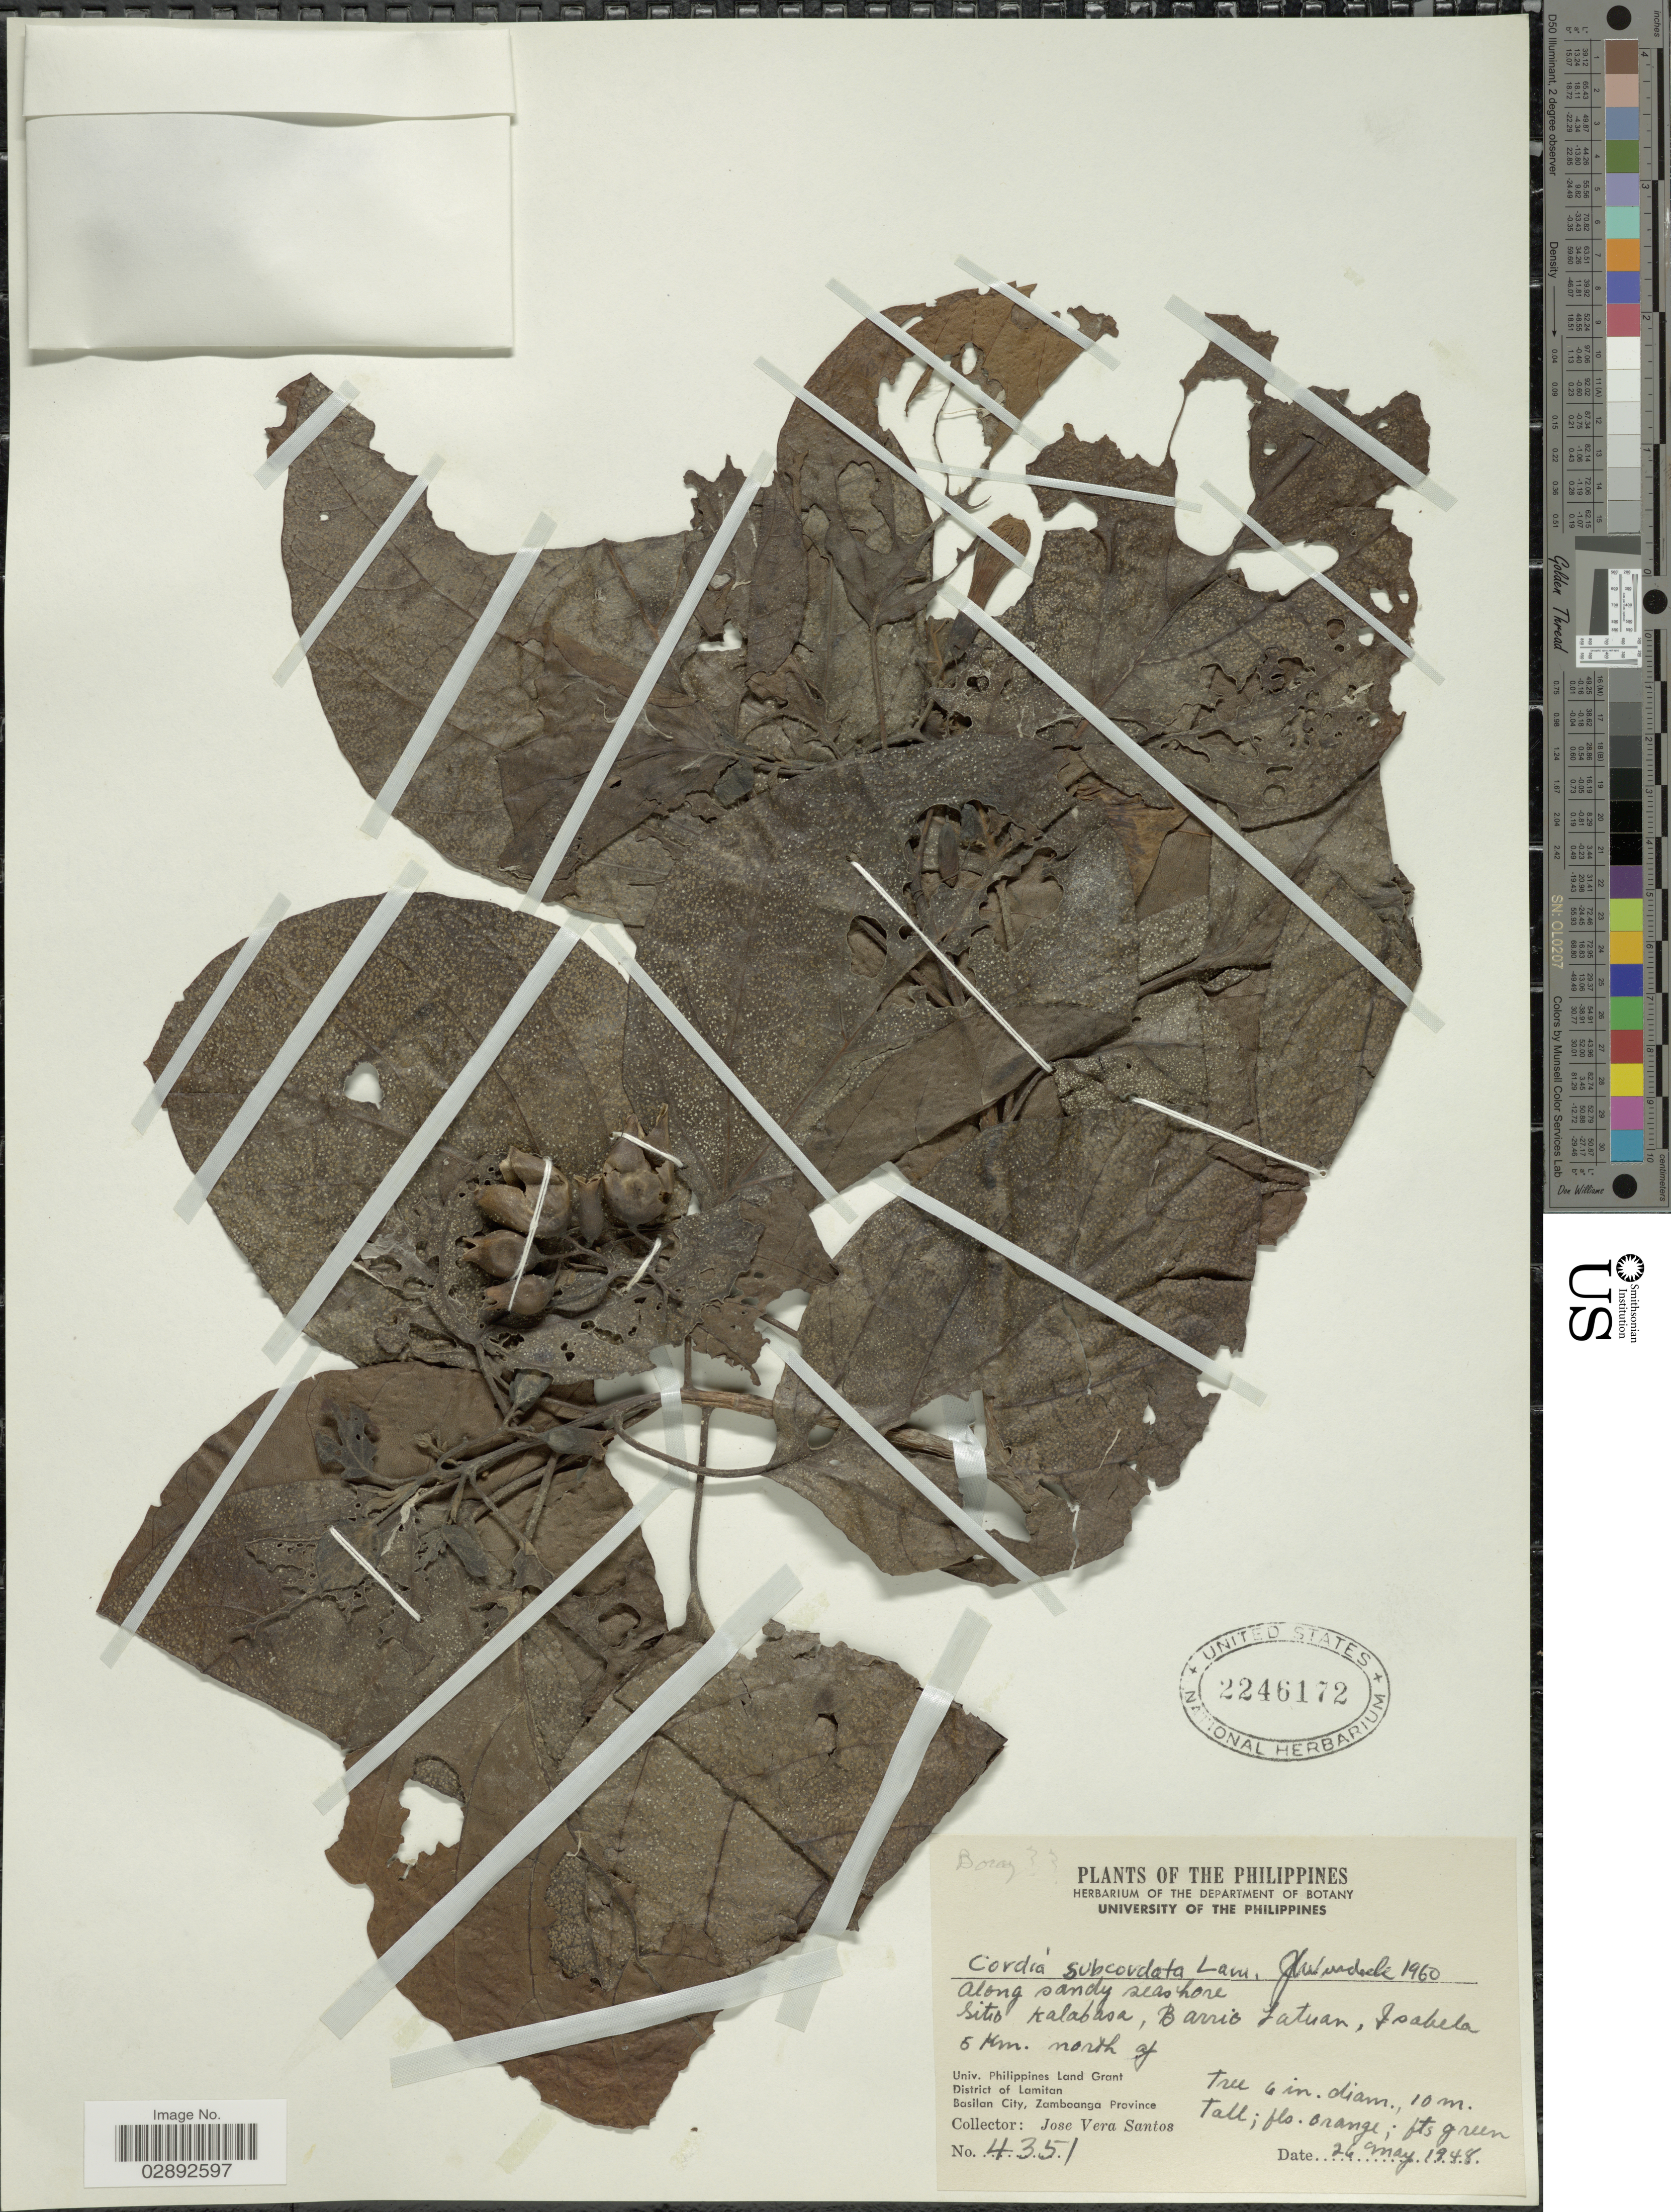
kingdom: Plantae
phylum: Tracheophyta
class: Magnoliopsida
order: Boraginales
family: Cordiaceae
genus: Cordia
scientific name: Cordia subcordata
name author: Lam.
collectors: J. V. Santos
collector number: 4351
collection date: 1948-05-24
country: Philippines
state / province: Muslim Mindanao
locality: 5 Km. north of Univ. Philippines Land Grant. District of Lamitan. Basilan City, Zamboanga Province. Sitio Kalabasa, Barrio Latuan, Isabela.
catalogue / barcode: US 2246172